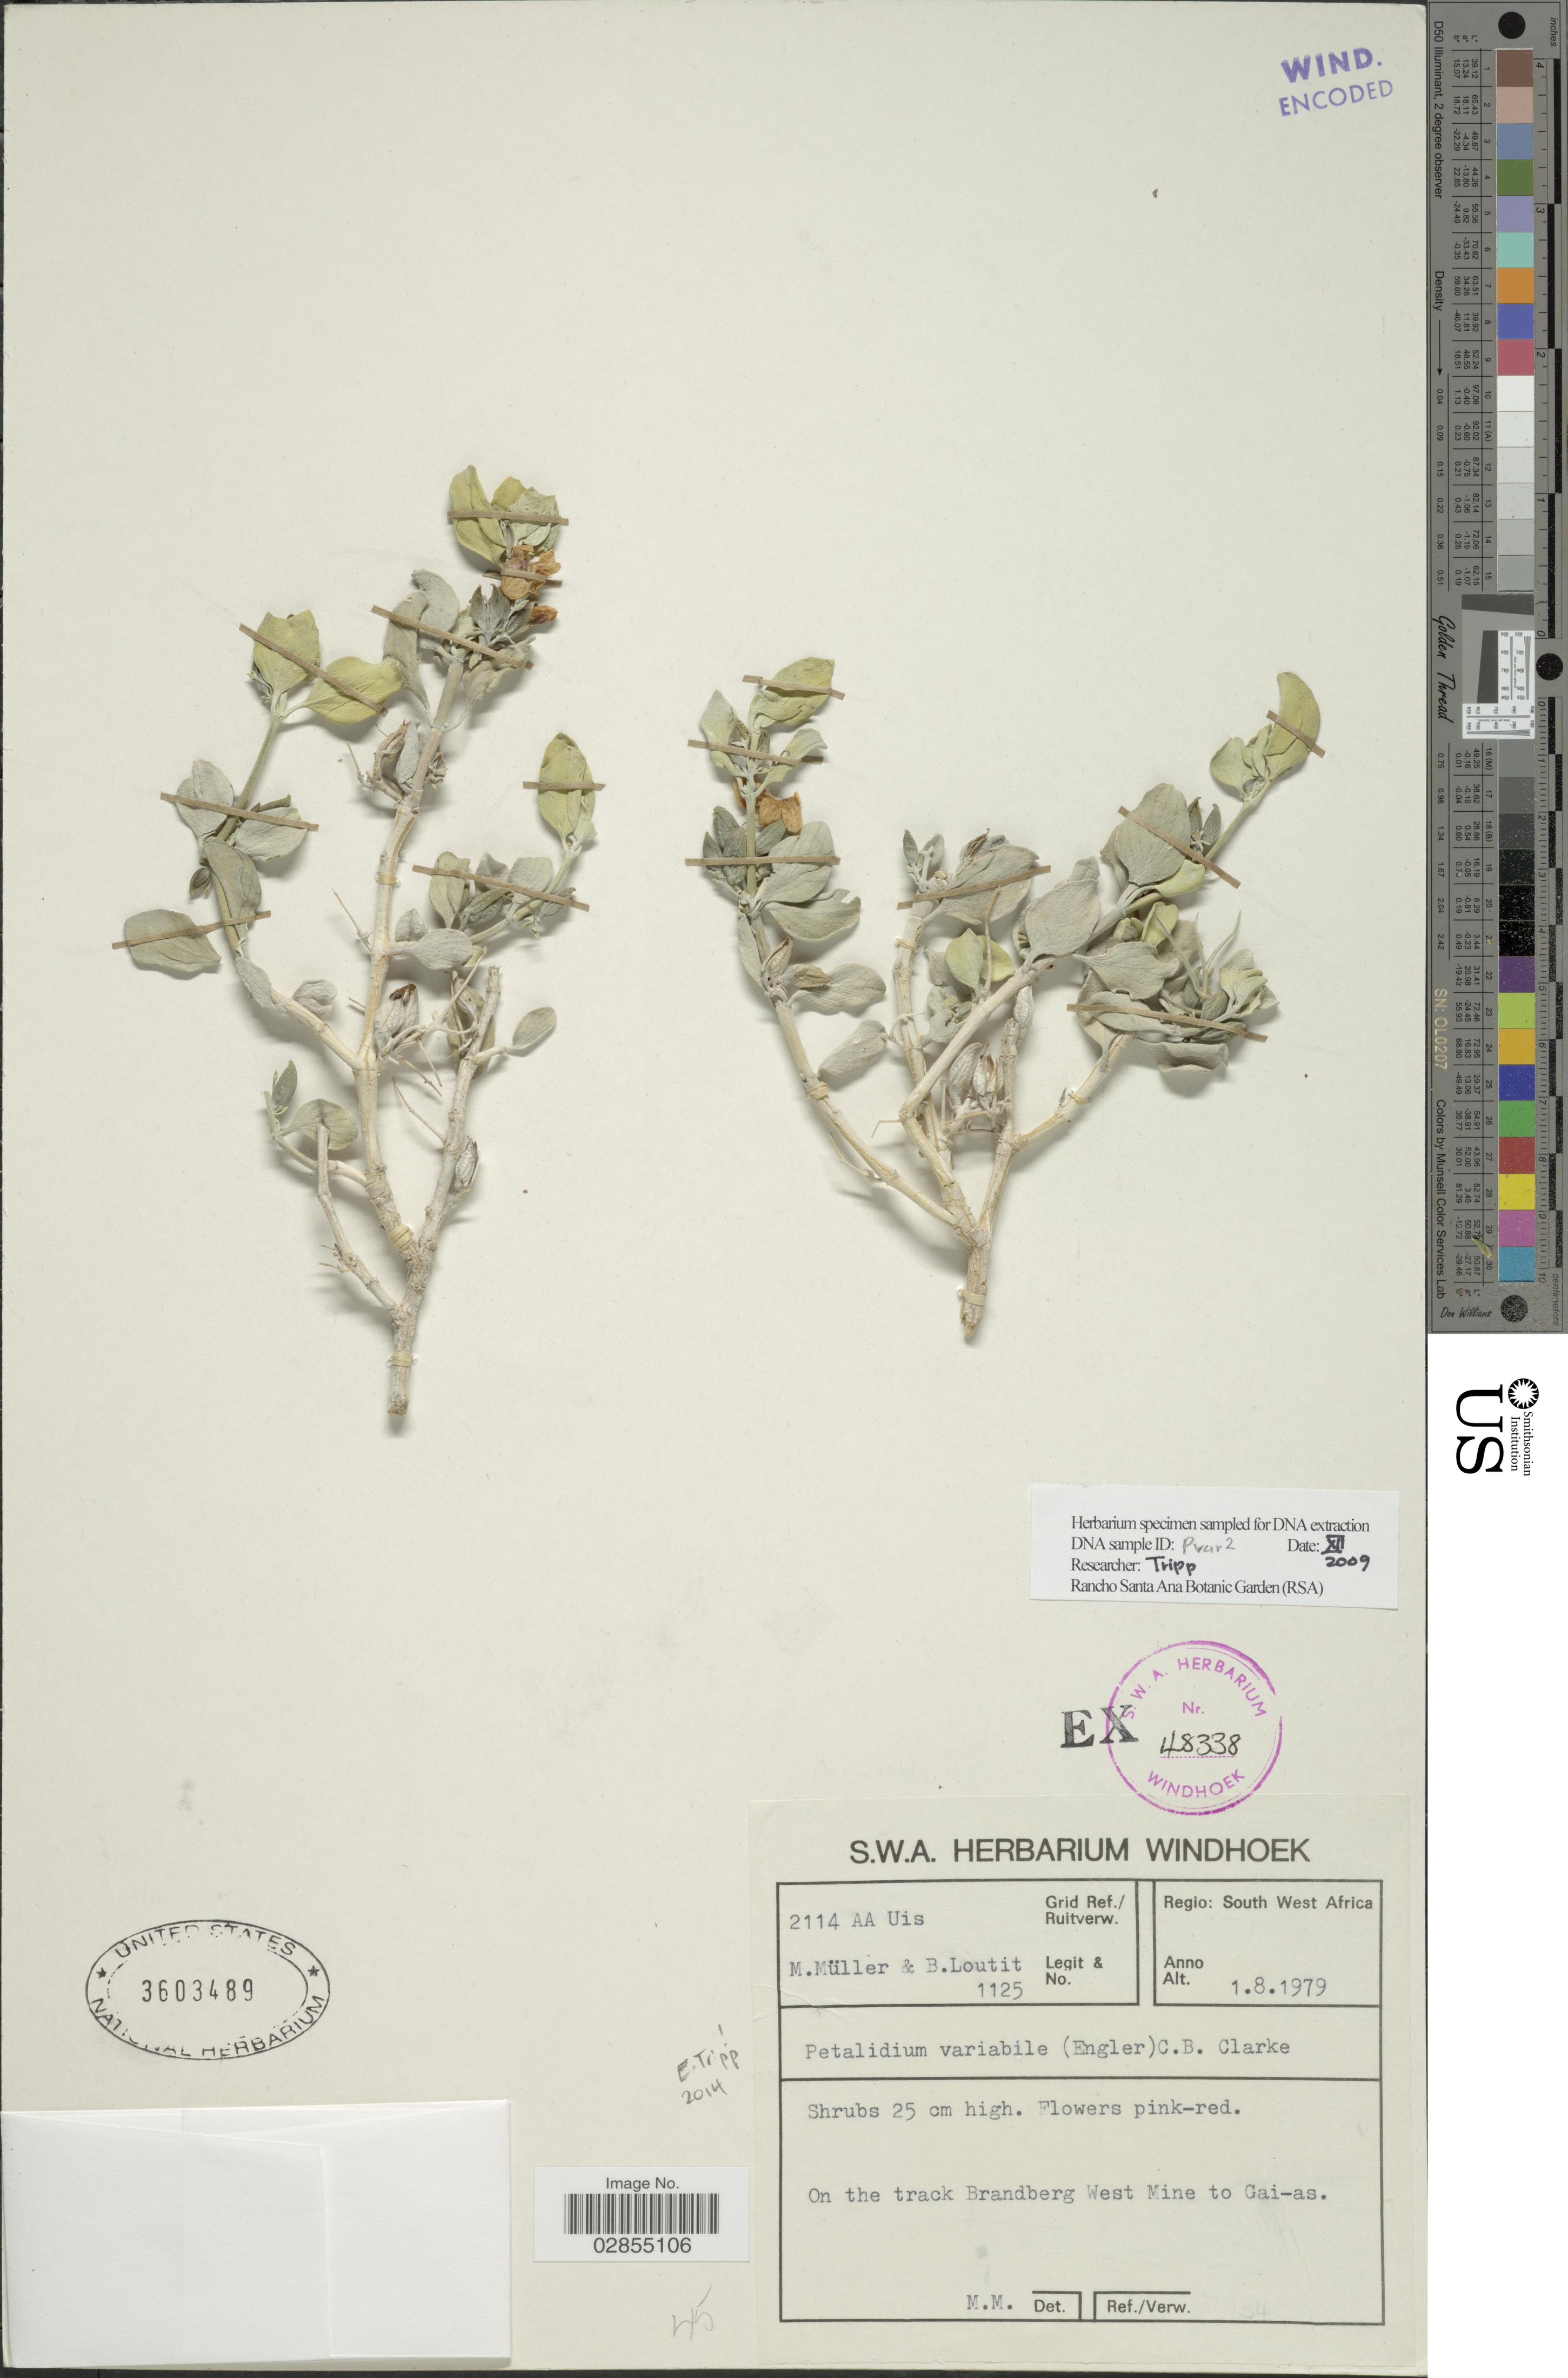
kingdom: Plantae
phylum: Tracheophyta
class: Magnoliopsida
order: Lamiales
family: Acanthaceae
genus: Petalidium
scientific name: Petalidium variabile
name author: C.B. Clarke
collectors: M. Muller & B. Loutit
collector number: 1125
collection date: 1979-08-01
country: Namibia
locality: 2114 AA Uis, Regio South West Africa, On the track Brandberg West Mine to Gai-as.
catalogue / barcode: US 3603489